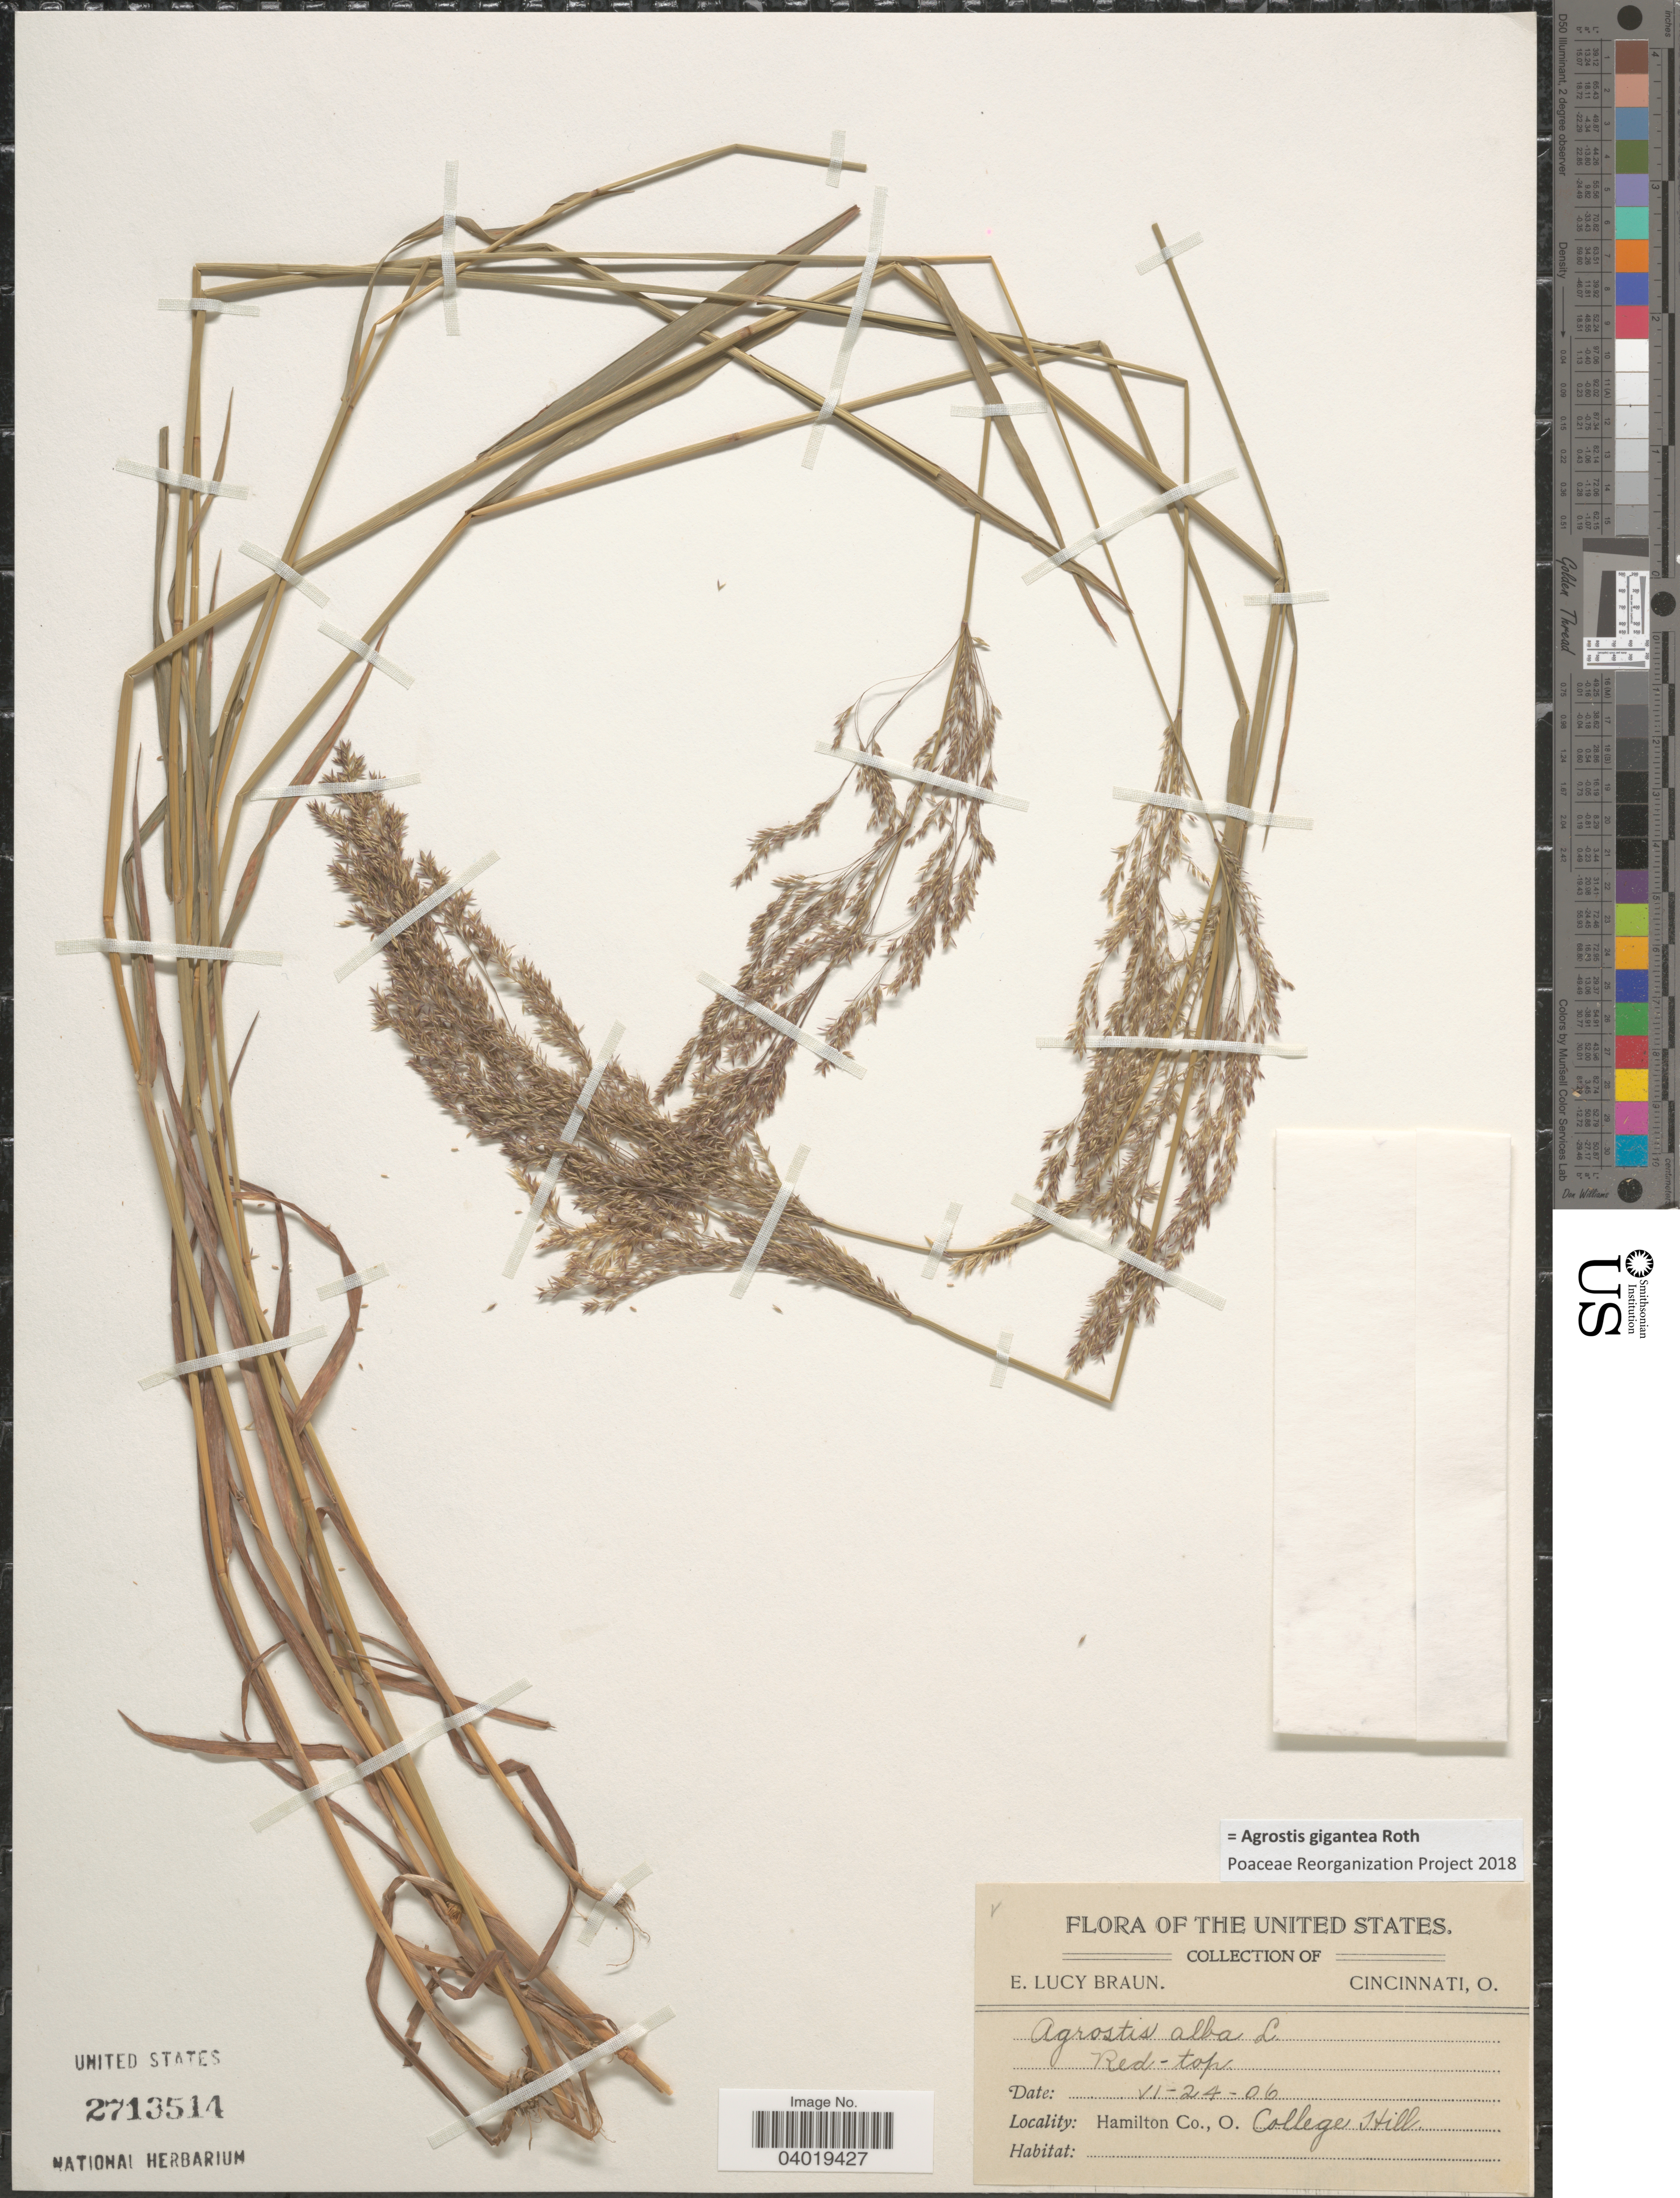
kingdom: Plantae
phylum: Tracheophyta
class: Liliopsida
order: Poales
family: Poaceae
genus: Agrostis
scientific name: Agrostis gigantea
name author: Roth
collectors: E. L. Braun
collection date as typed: Transcribed d/m/y: 24/6/6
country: United States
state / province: Ohio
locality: Hamilton Co., College Hill.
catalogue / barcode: US 2713514